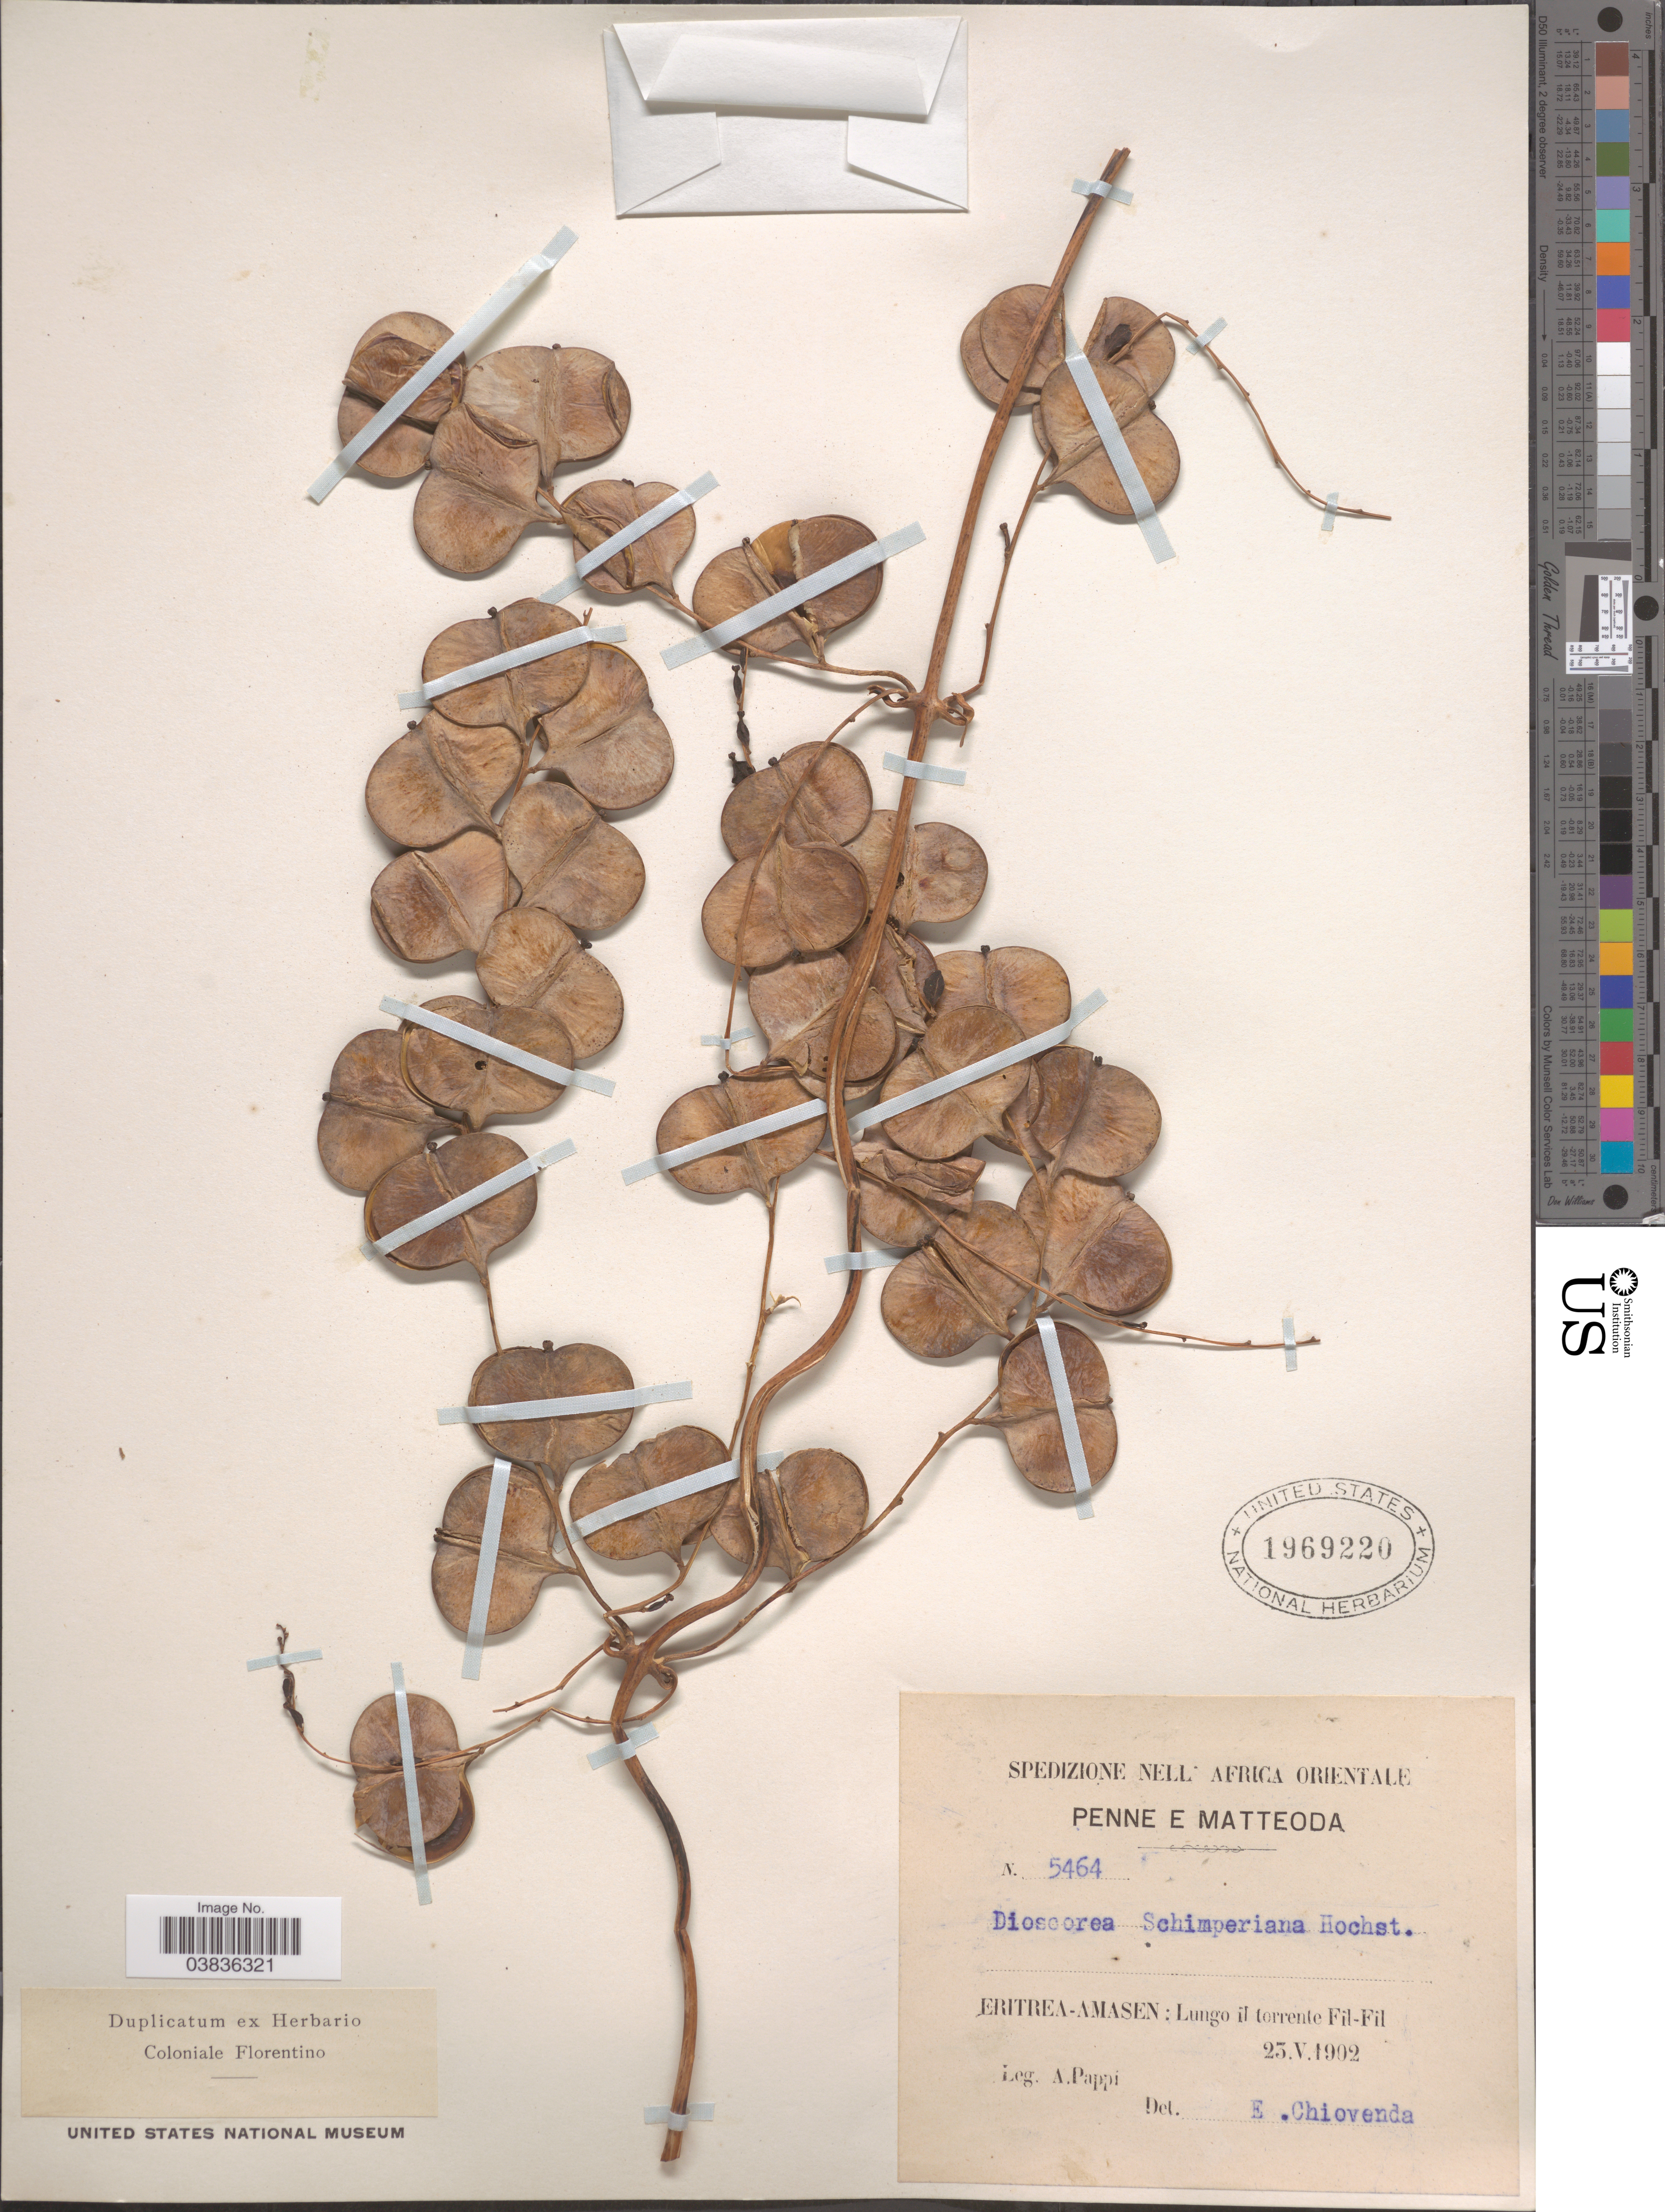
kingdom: Plantae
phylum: Tracheophyta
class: Liliopsida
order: Dioscoreales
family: Dioscoreaceae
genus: Dioscorea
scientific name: Dioscorea schimperiana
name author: Hochst. ex Kunth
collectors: A. Pappi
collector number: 5464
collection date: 1902-05-23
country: Eritrea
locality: Africa Orientale. Eritrea-Amasen: Lungo il torrente Fil-Fil.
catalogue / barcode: US 1969220